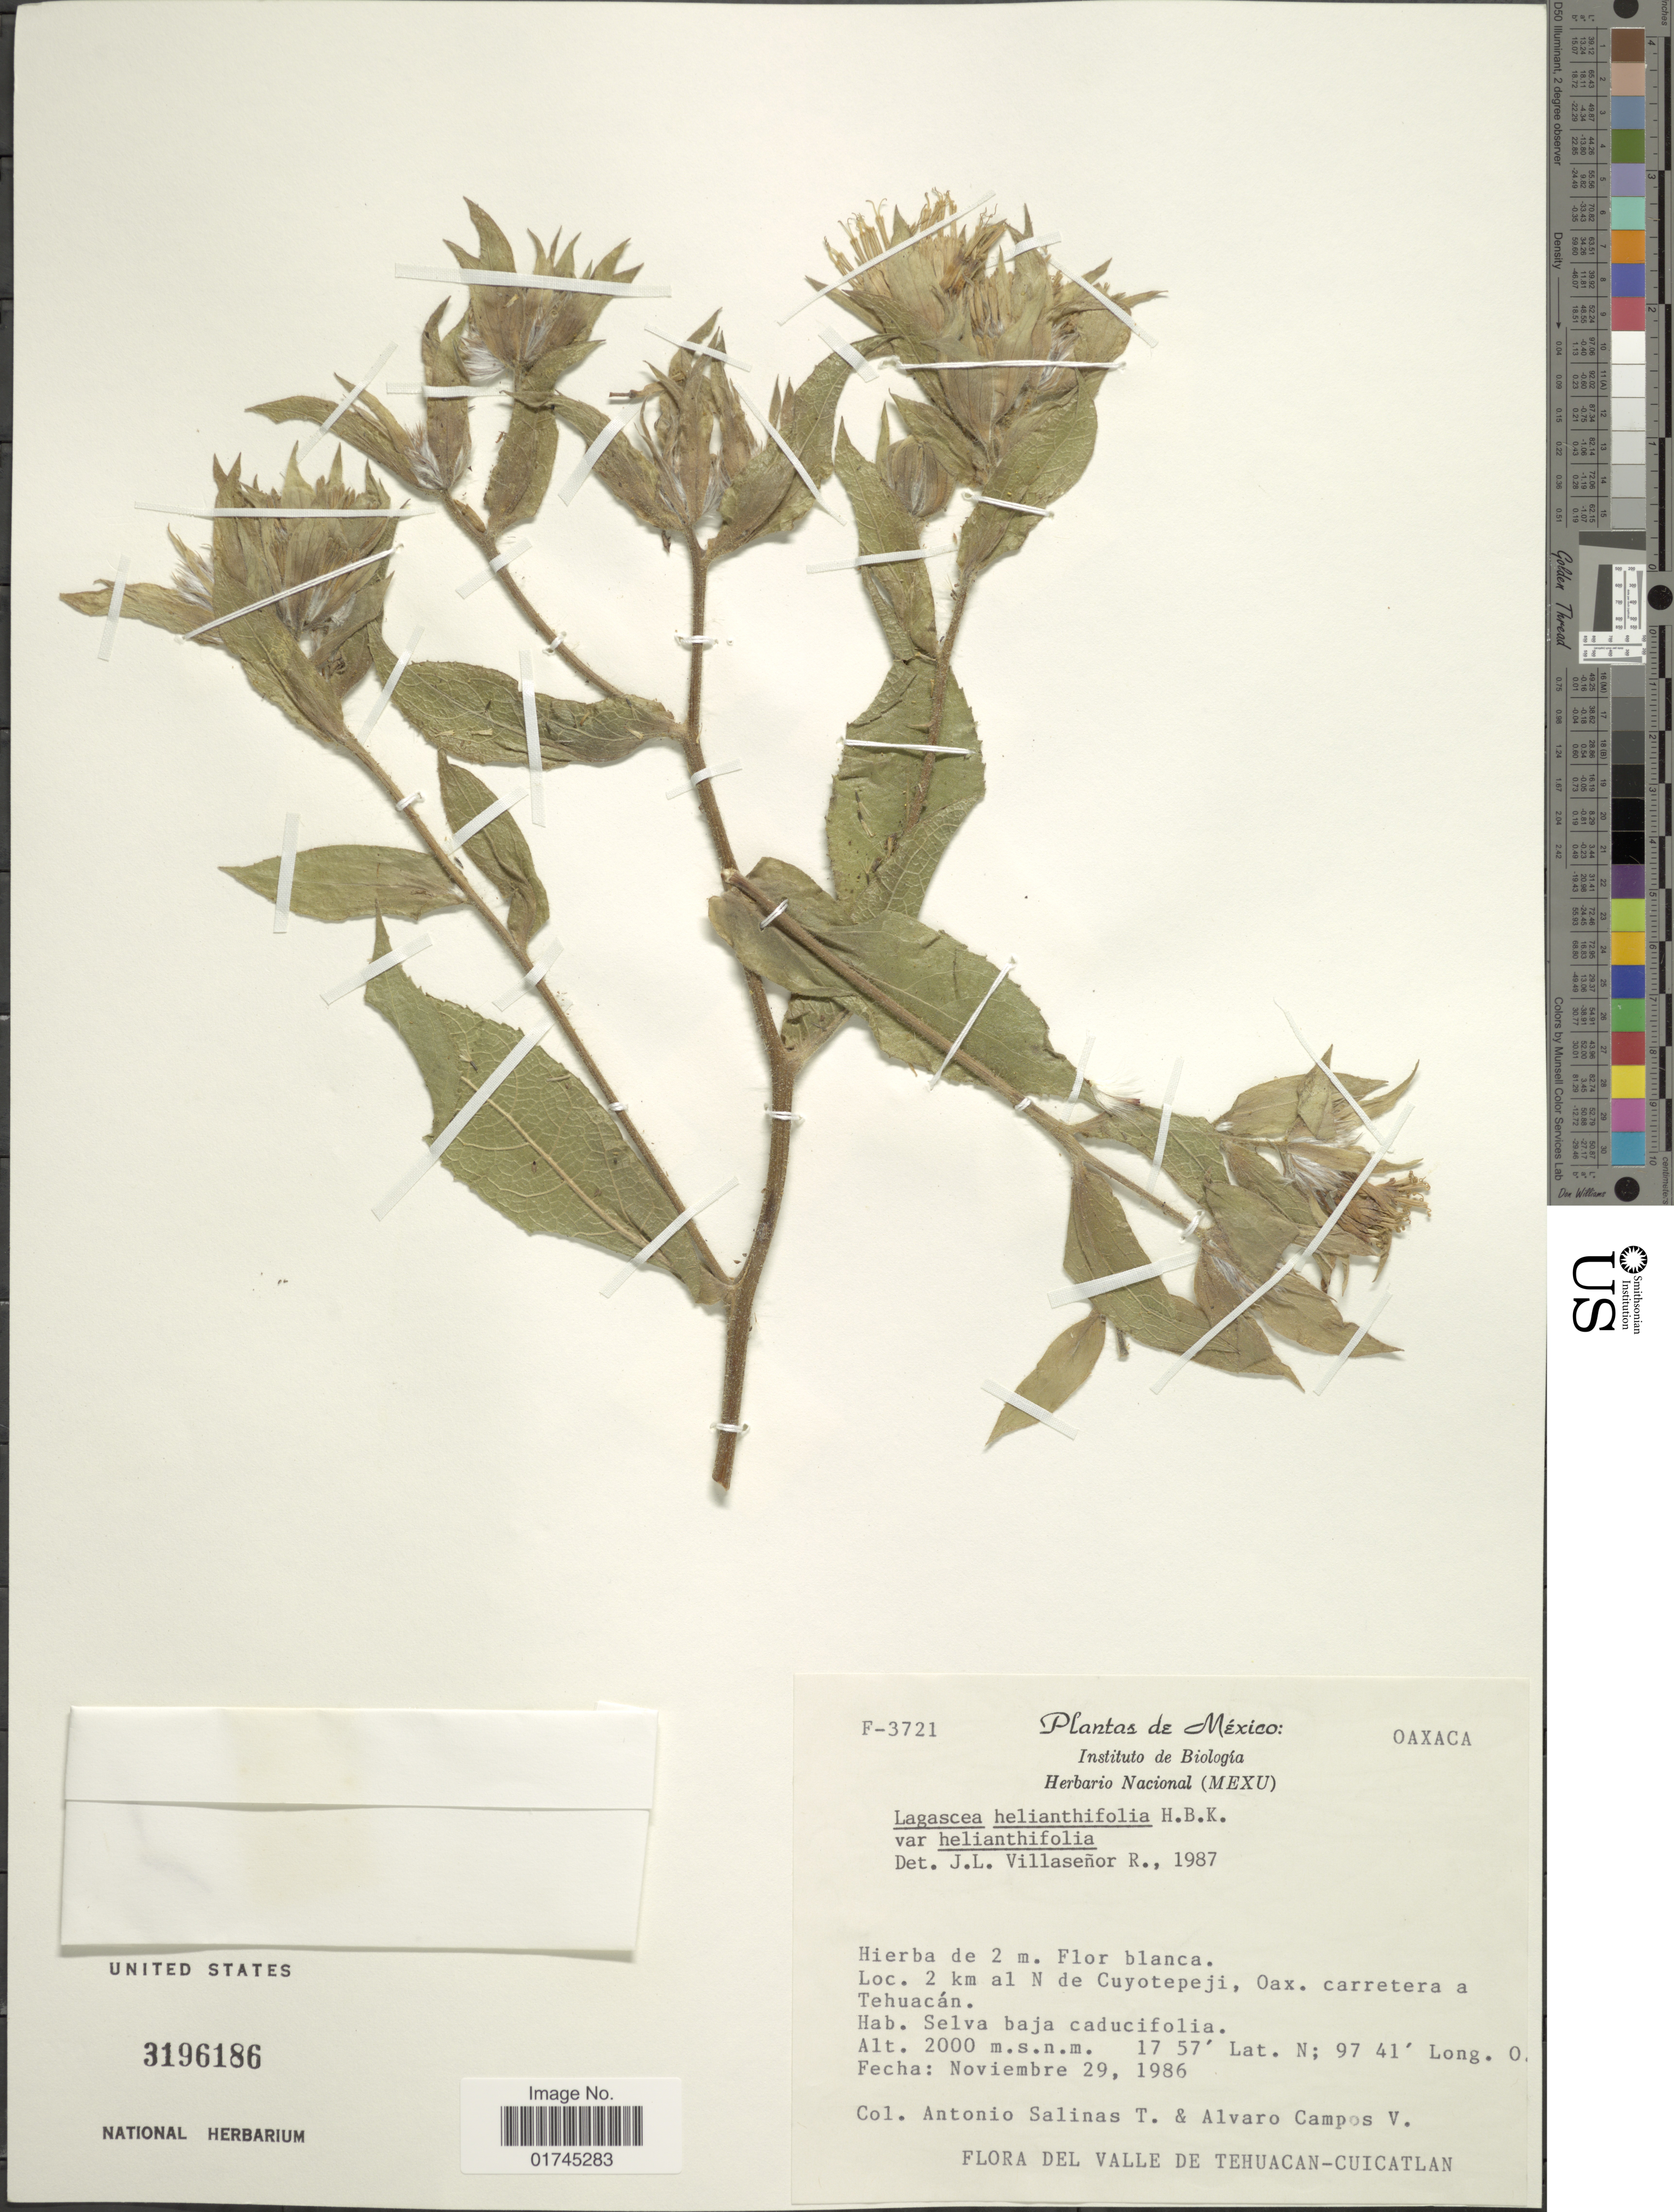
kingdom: Plantae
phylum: Tracheophyta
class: Magnoliopsida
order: Asterales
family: Asteraceae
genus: Lagascea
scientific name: Lagascea helianthifolia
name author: Kunth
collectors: A. Salinas T. & A. Campos V.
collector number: F-3721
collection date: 1986-11-29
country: Mexico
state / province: Oaxaca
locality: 2 km al N de Cuyotepeji, carretera a Tehuacan.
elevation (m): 2000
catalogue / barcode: US 3196186